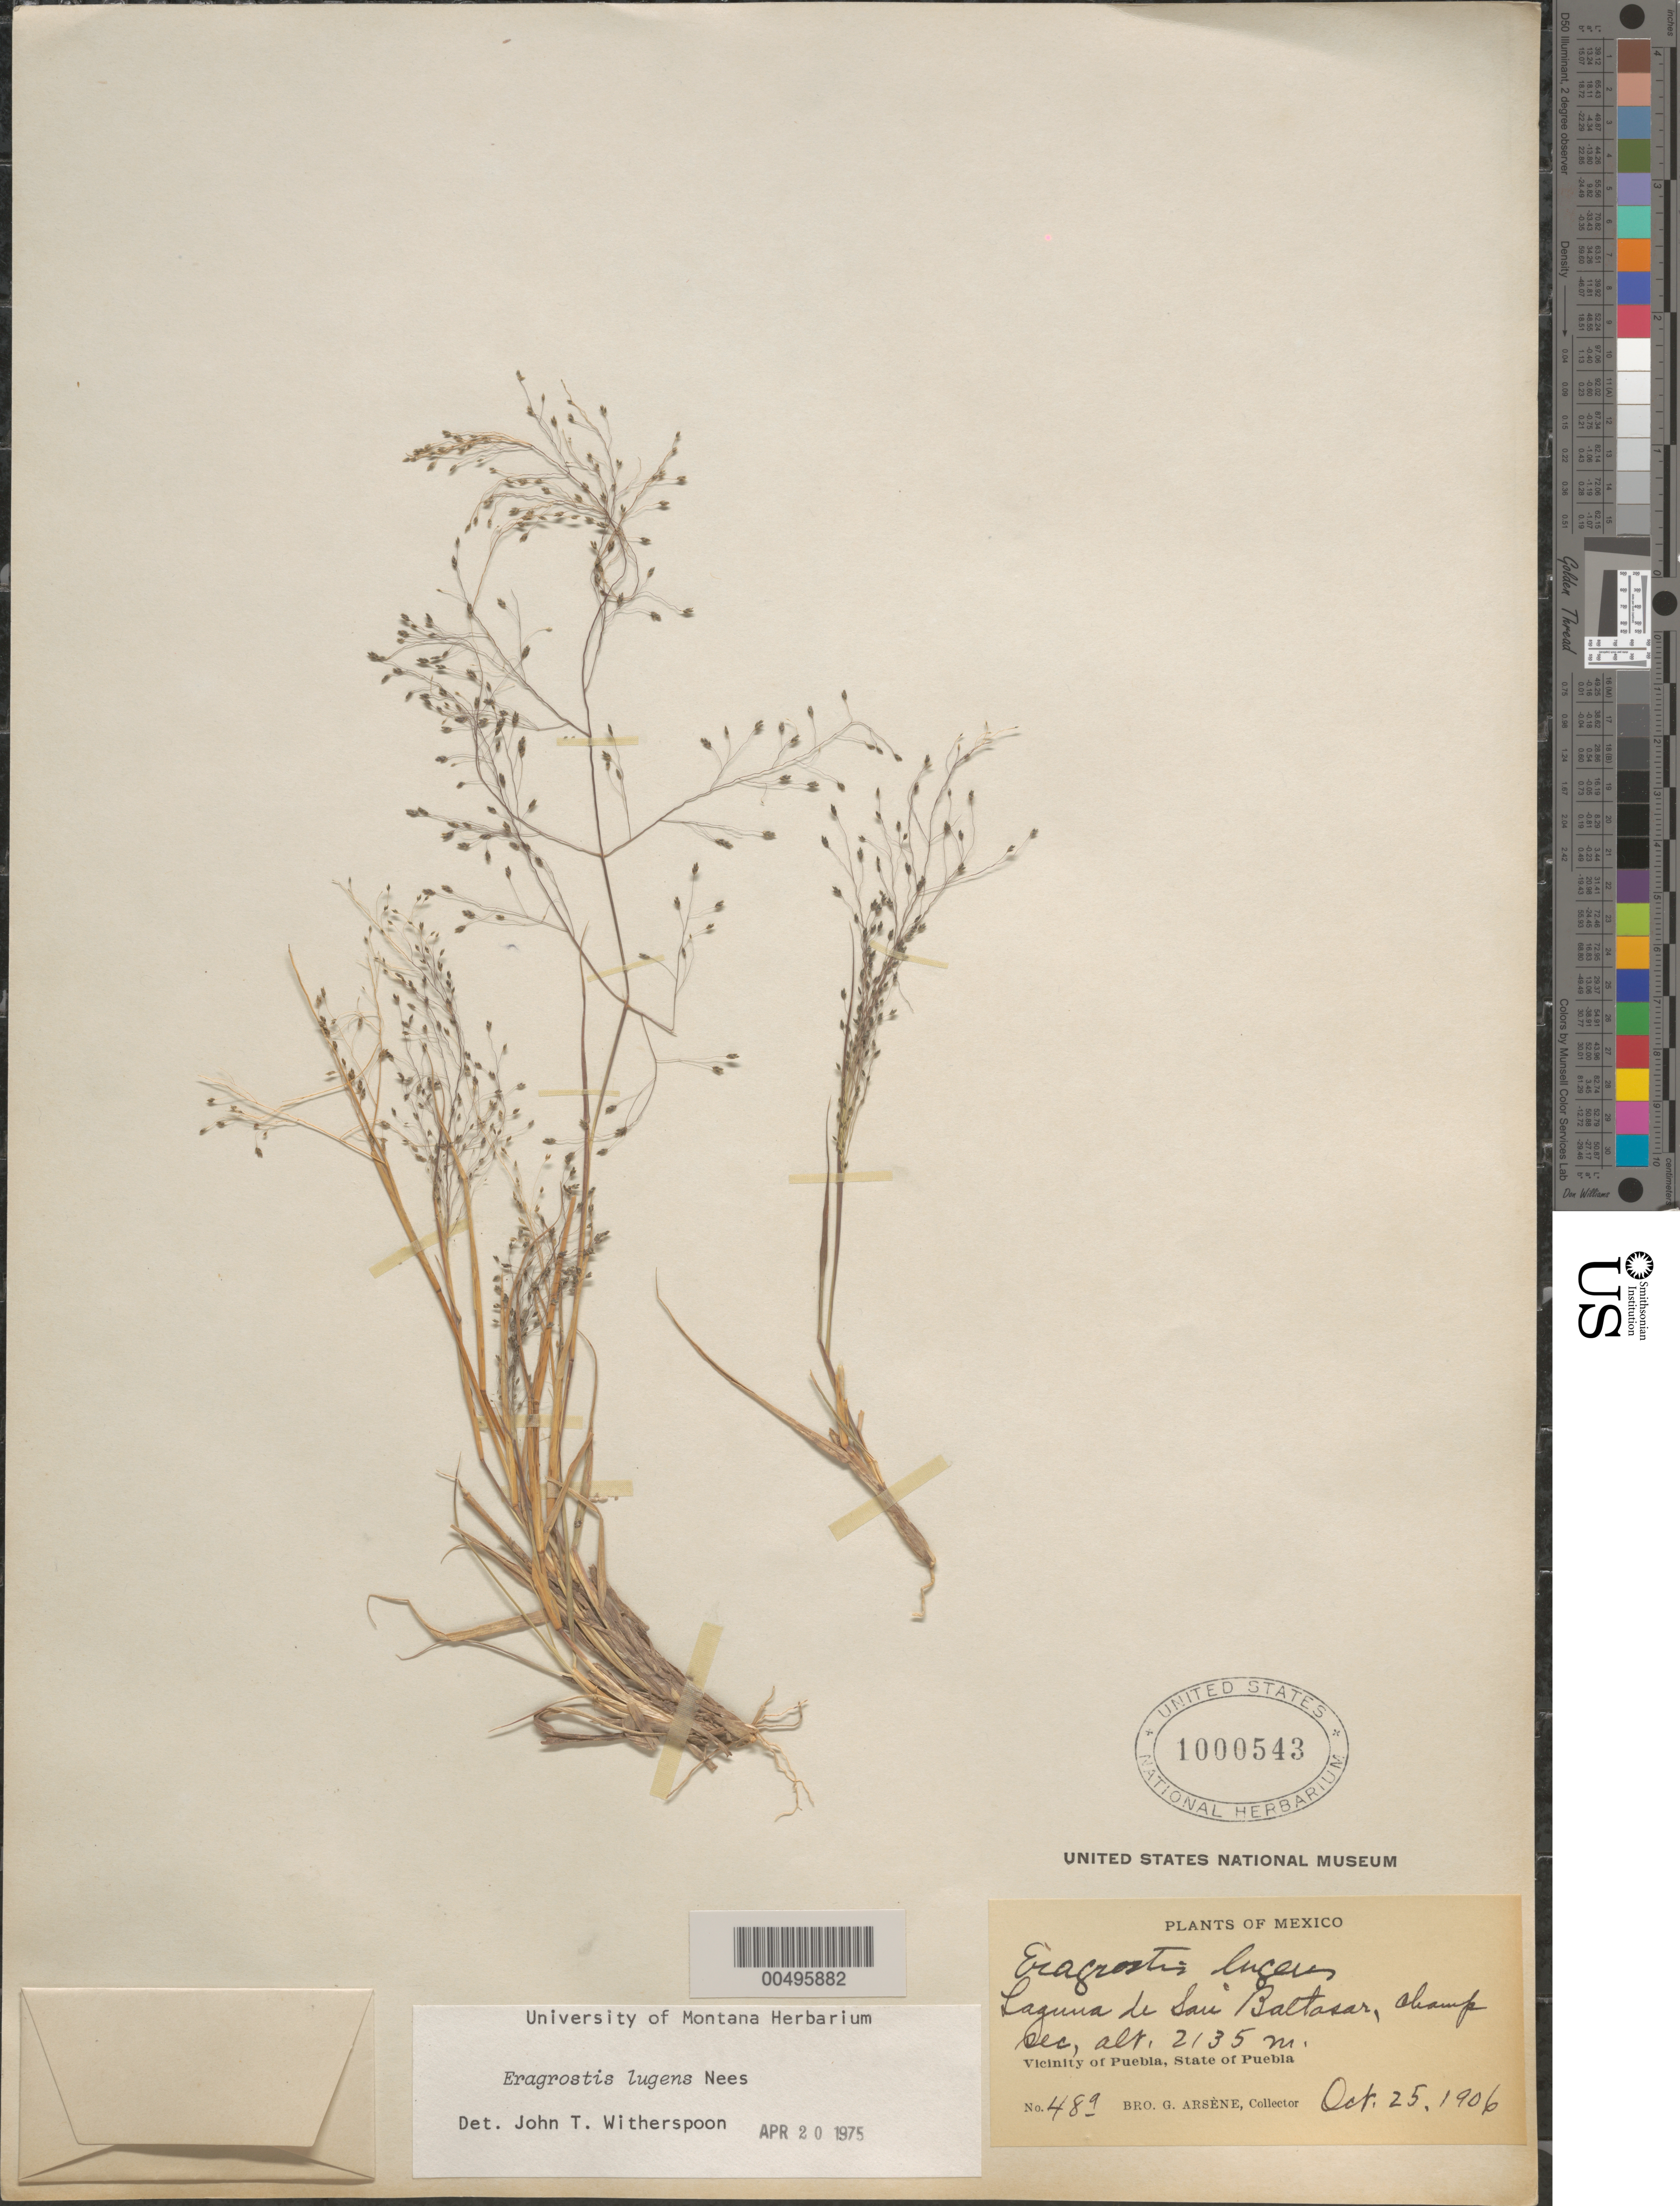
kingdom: Plantae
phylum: Tracheophyta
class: Liliopsida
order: Poales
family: Poaceae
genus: Eragrostis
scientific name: Eragrostis lugens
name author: Nees in Mart.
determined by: Witherspoon, John T.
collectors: Bro. G. Arsène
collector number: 48a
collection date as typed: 25 Oct 1906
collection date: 1906-10-25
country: Mexico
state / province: Puebla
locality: Laguna de San Baltasar, vicinity of Puebla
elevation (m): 651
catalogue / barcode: US 1000543